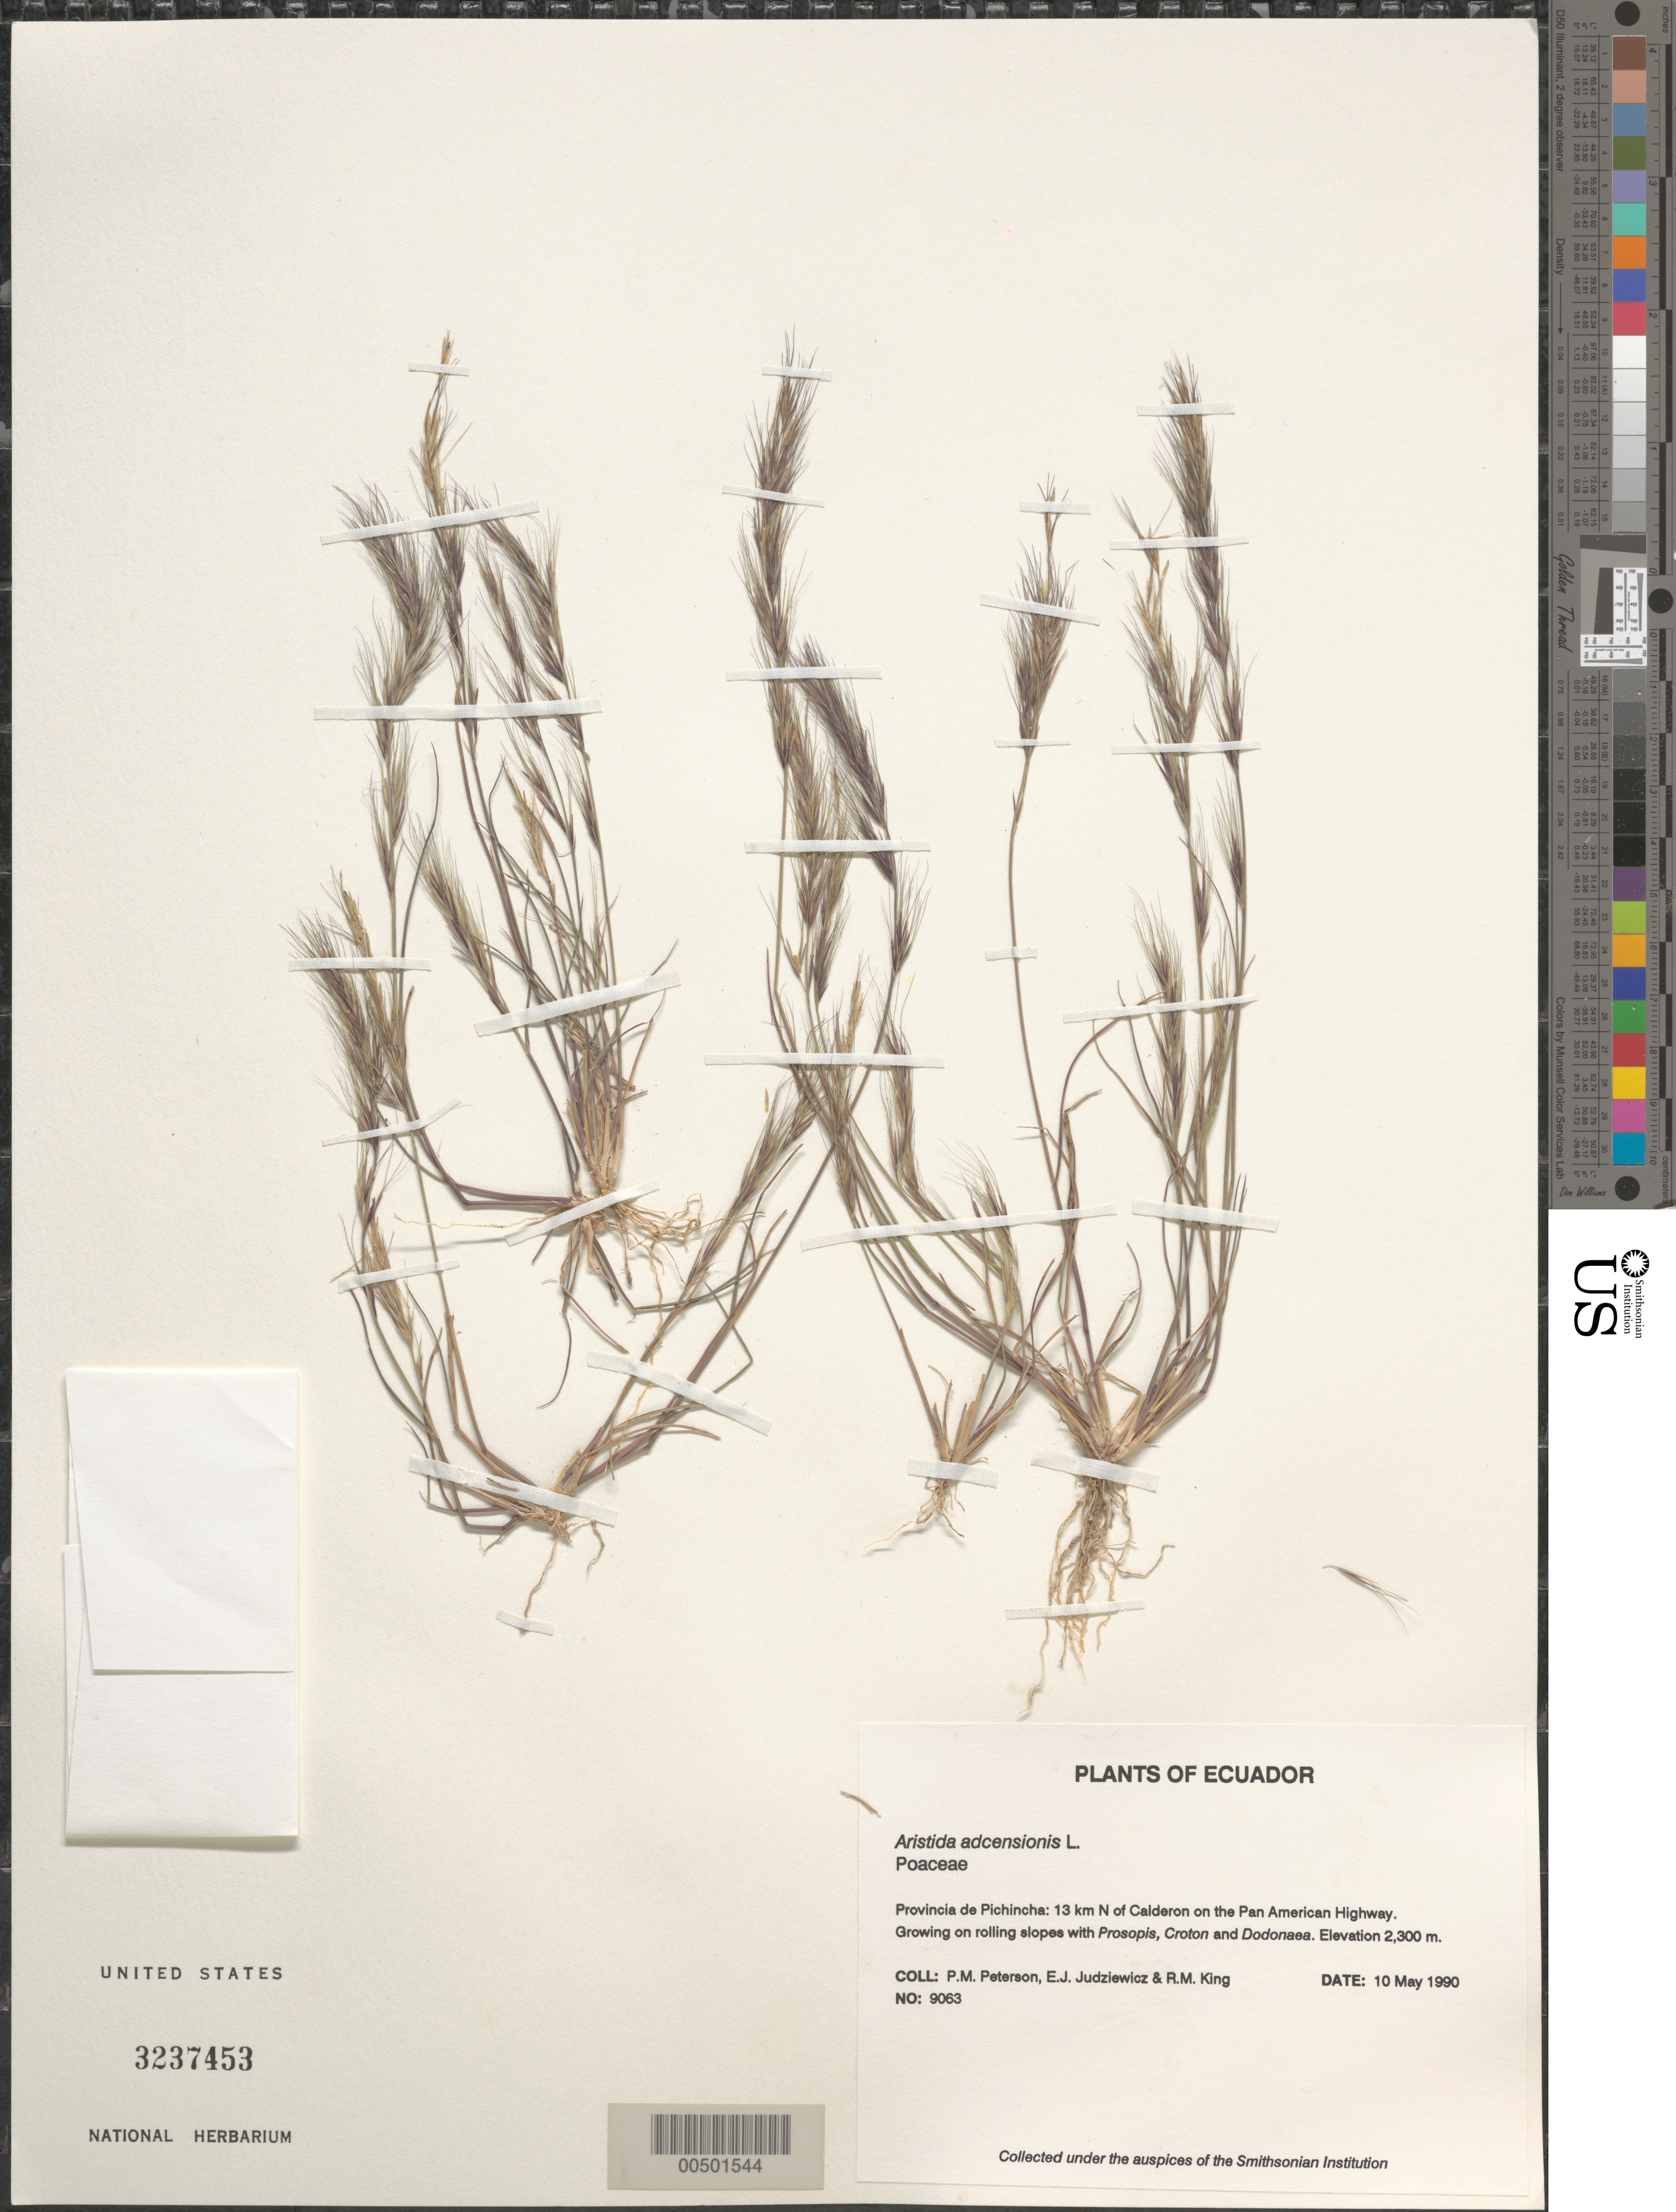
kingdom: Plantae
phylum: Tracheophyta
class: Liliopsida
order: Poales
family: Poaceae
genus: Aristida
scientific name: Aristida adscensionis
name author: L.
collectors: P. M. Peterson, E. J. Judziewicz & R. M. King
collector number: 09063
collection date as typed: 10 May 1990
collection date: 1990-05-10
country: Ecuador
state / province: Pichincha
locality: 13 km N of Calderon on the Pan American Highway.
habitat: Growing on rolling slopes with Prosopsis, Croton and Dodonaea.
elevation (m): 2300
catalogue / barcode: US 3237453